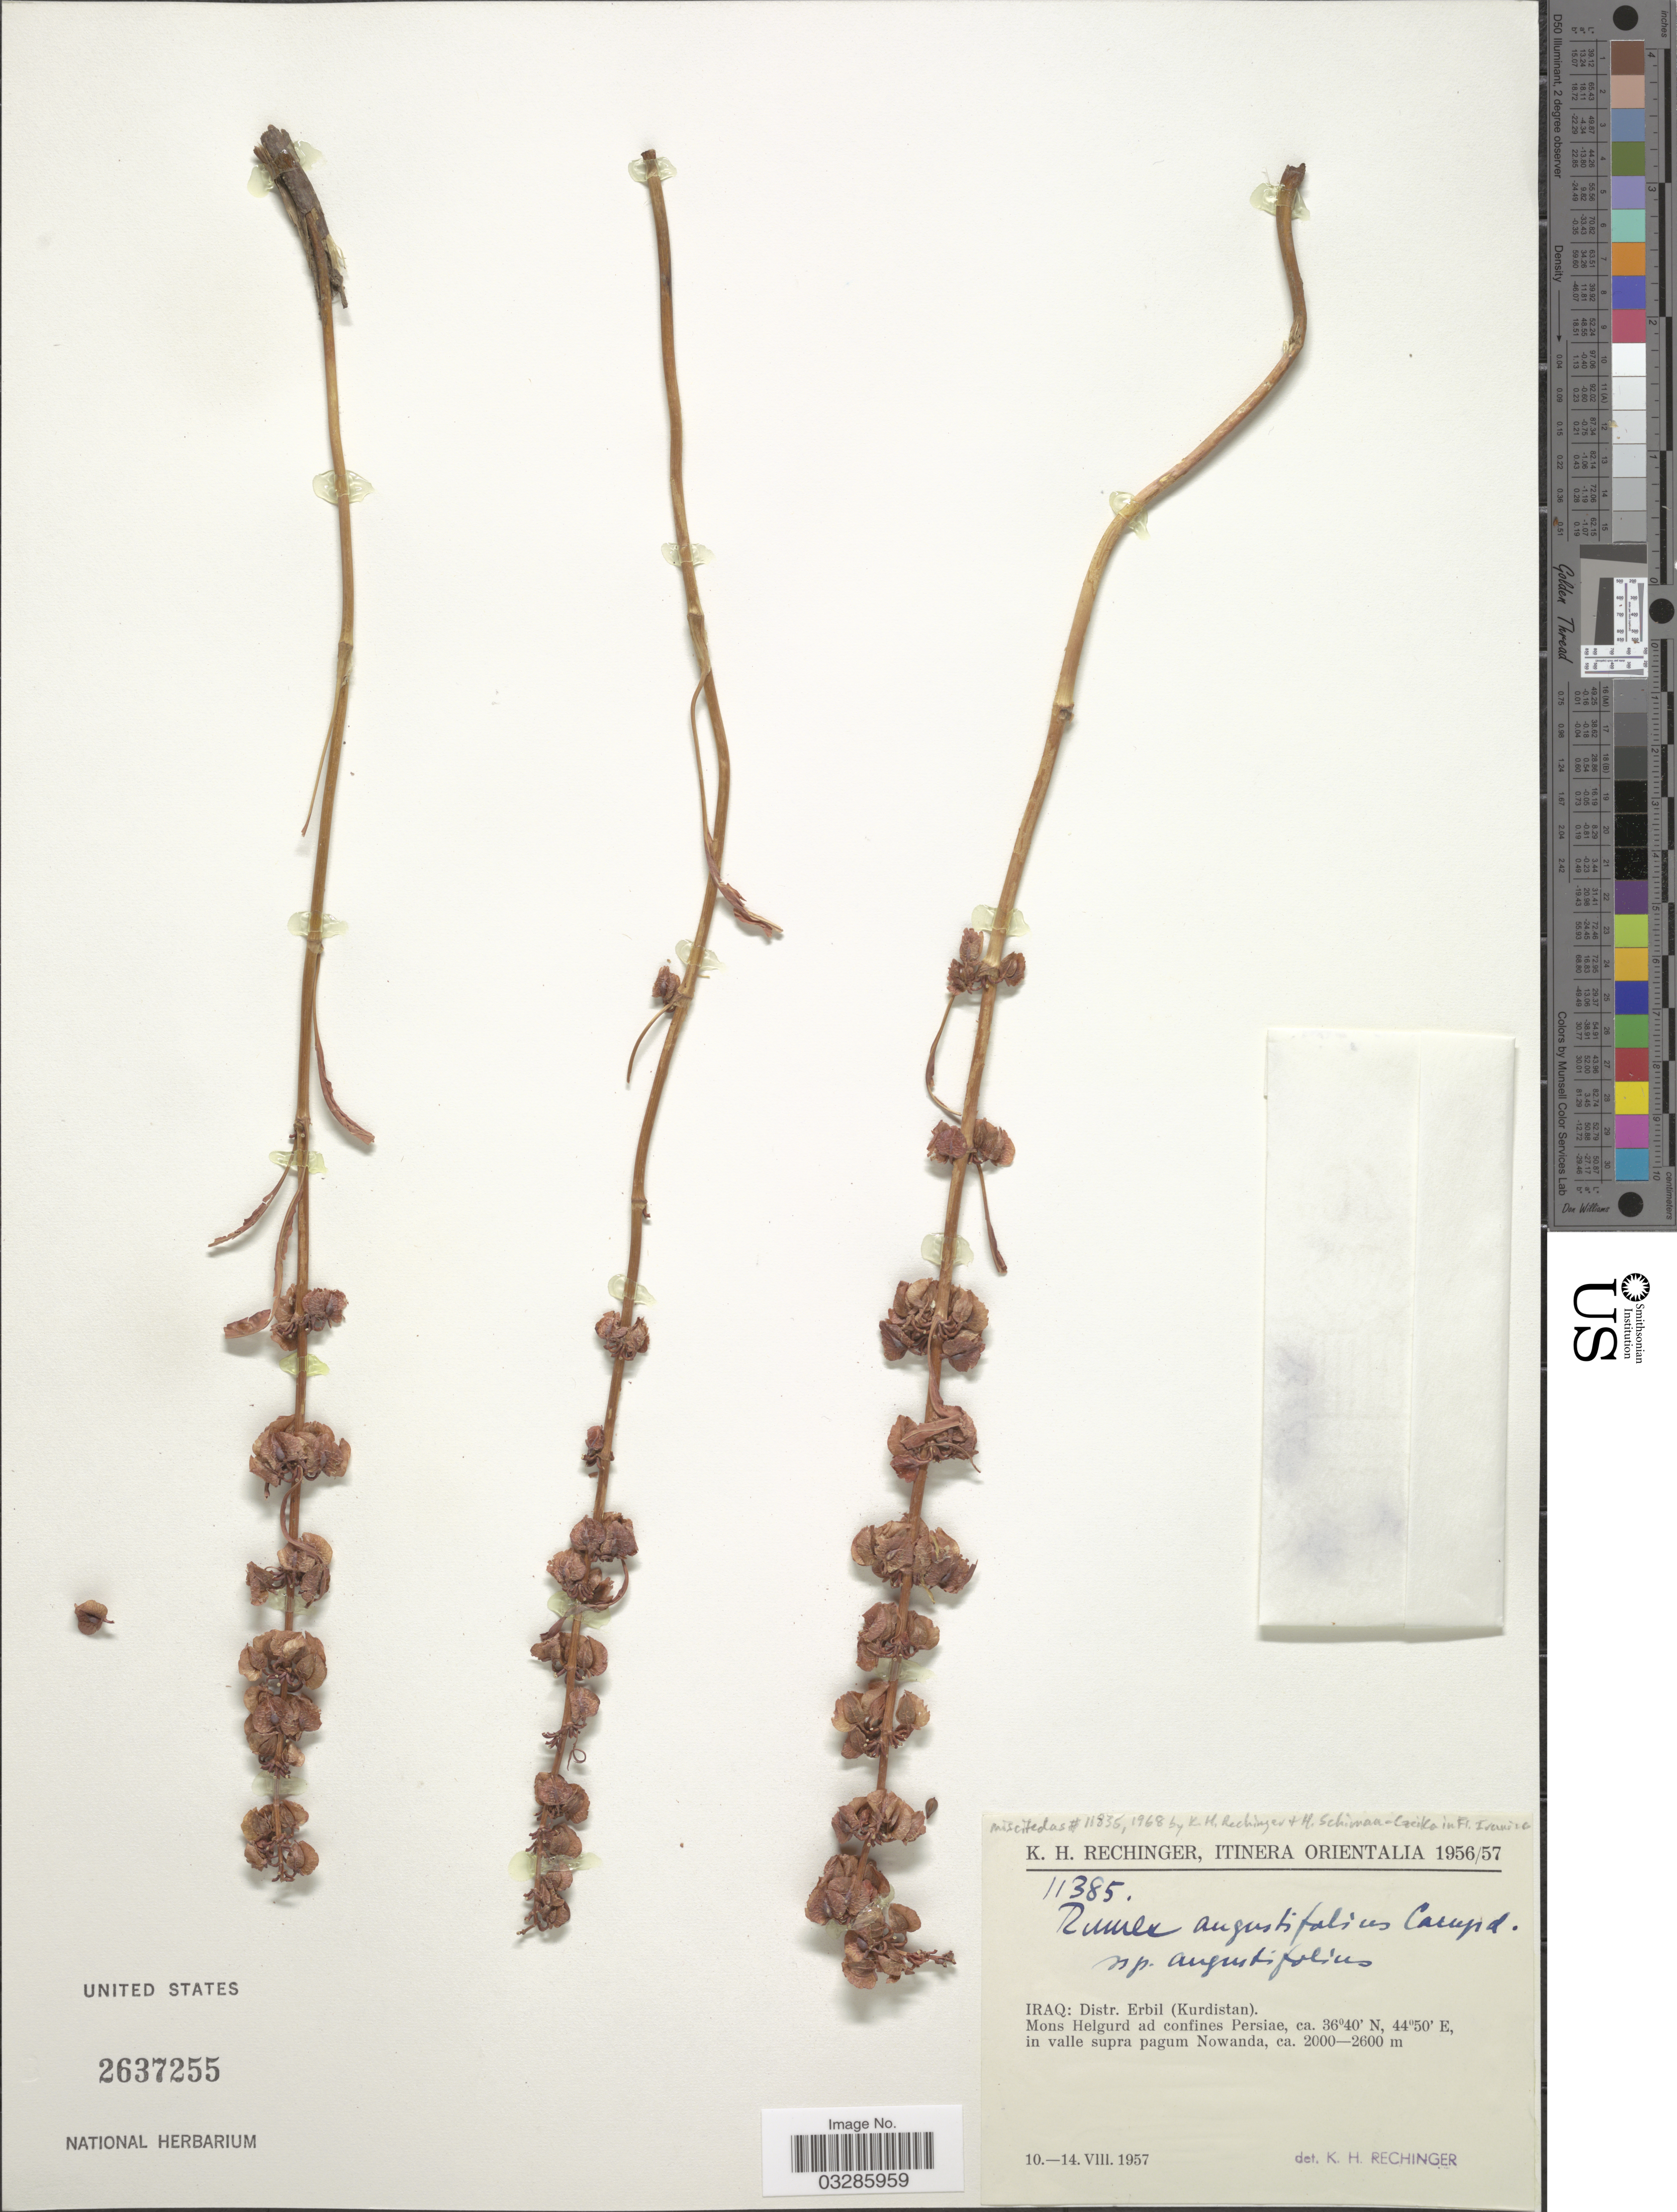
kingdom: Plantae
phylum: Tracheophyta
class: Magnoliopsida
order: Caryophyllales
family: Polygonaceae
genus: Rumex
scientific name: Rumex angustifolius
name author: Campd.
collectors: K. H. Rechinger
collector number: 11385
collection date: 1957-08-10/1957-08-14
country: Iran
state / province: Kurdistan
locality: Itinera Orientalia, Distr. Erbil. Mons Helgurd ad confines Persiæ, in valle supra pagum Nowanda.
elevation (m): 2000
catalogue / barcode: US 2637255